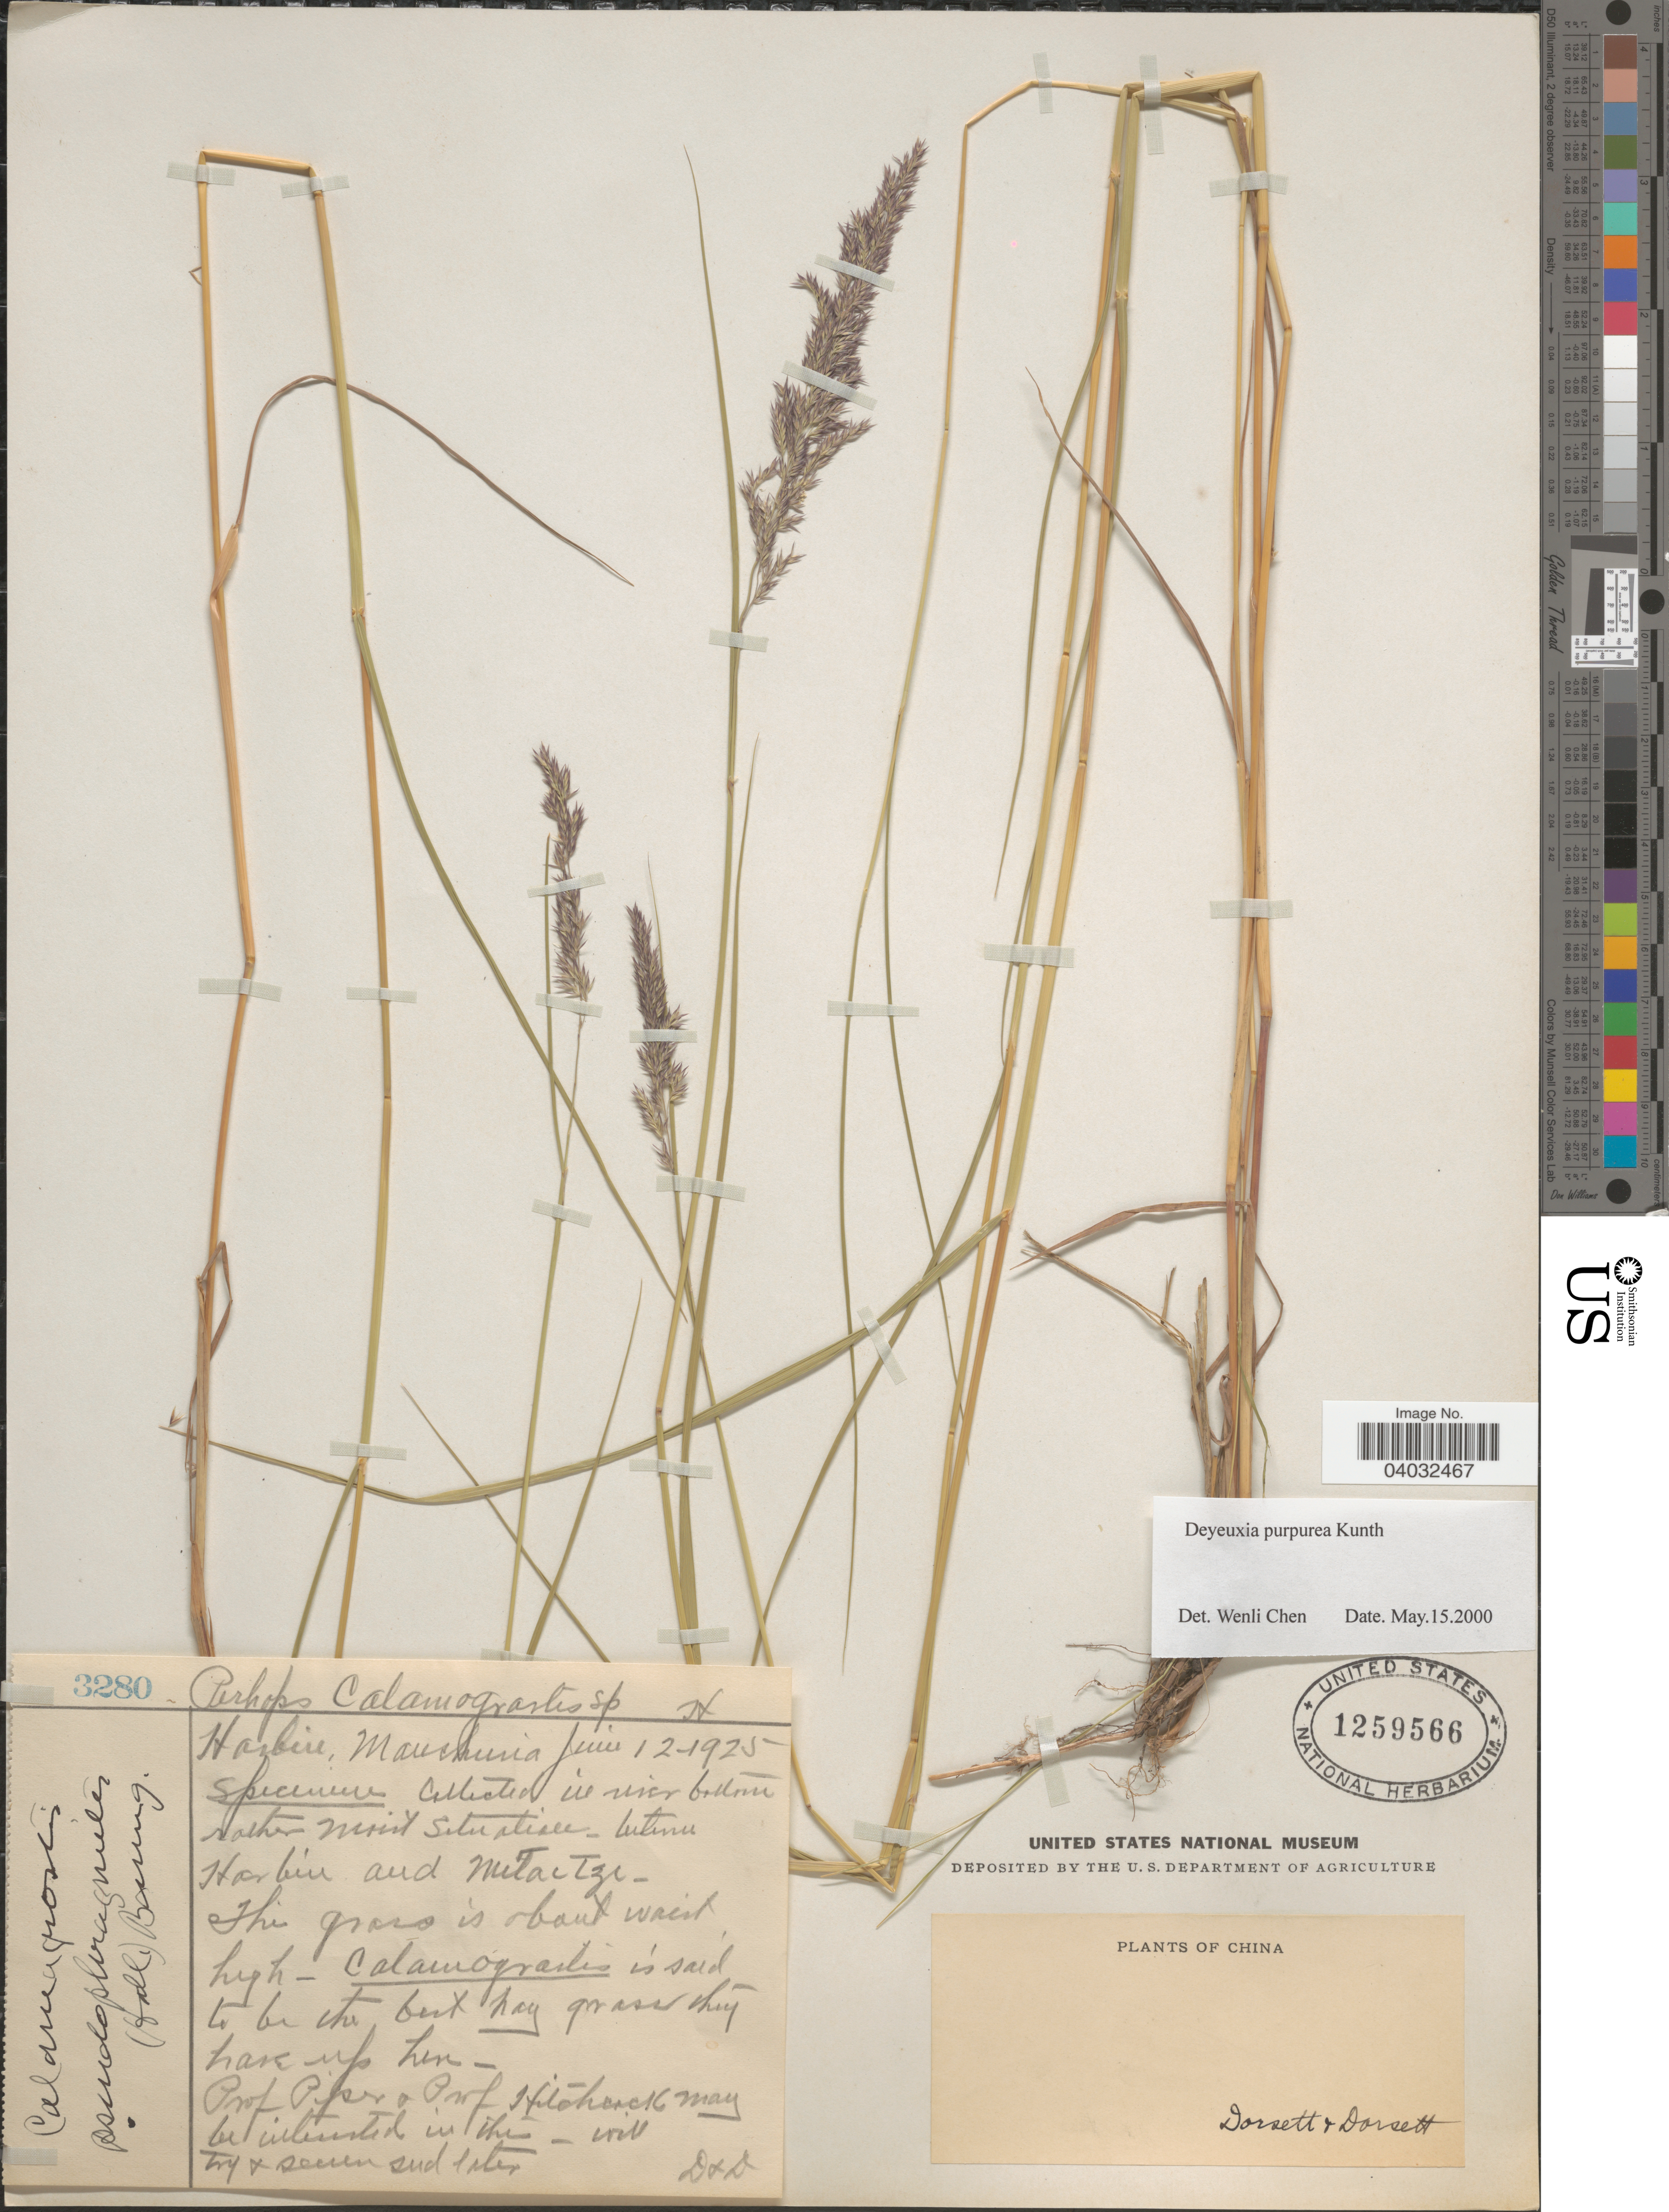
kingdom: Plantae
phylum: Tracheophyta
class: Liliopsida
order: Poales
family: Poaceae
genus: Calamagrostis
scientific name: Calamagrostis purpurea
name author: (Trin.) Trin.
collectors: -- Dorsett & -- Dorsett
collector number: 3280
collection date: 1925-06-12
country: China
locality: Harbin, Manchuria.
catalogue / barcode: US 1259566